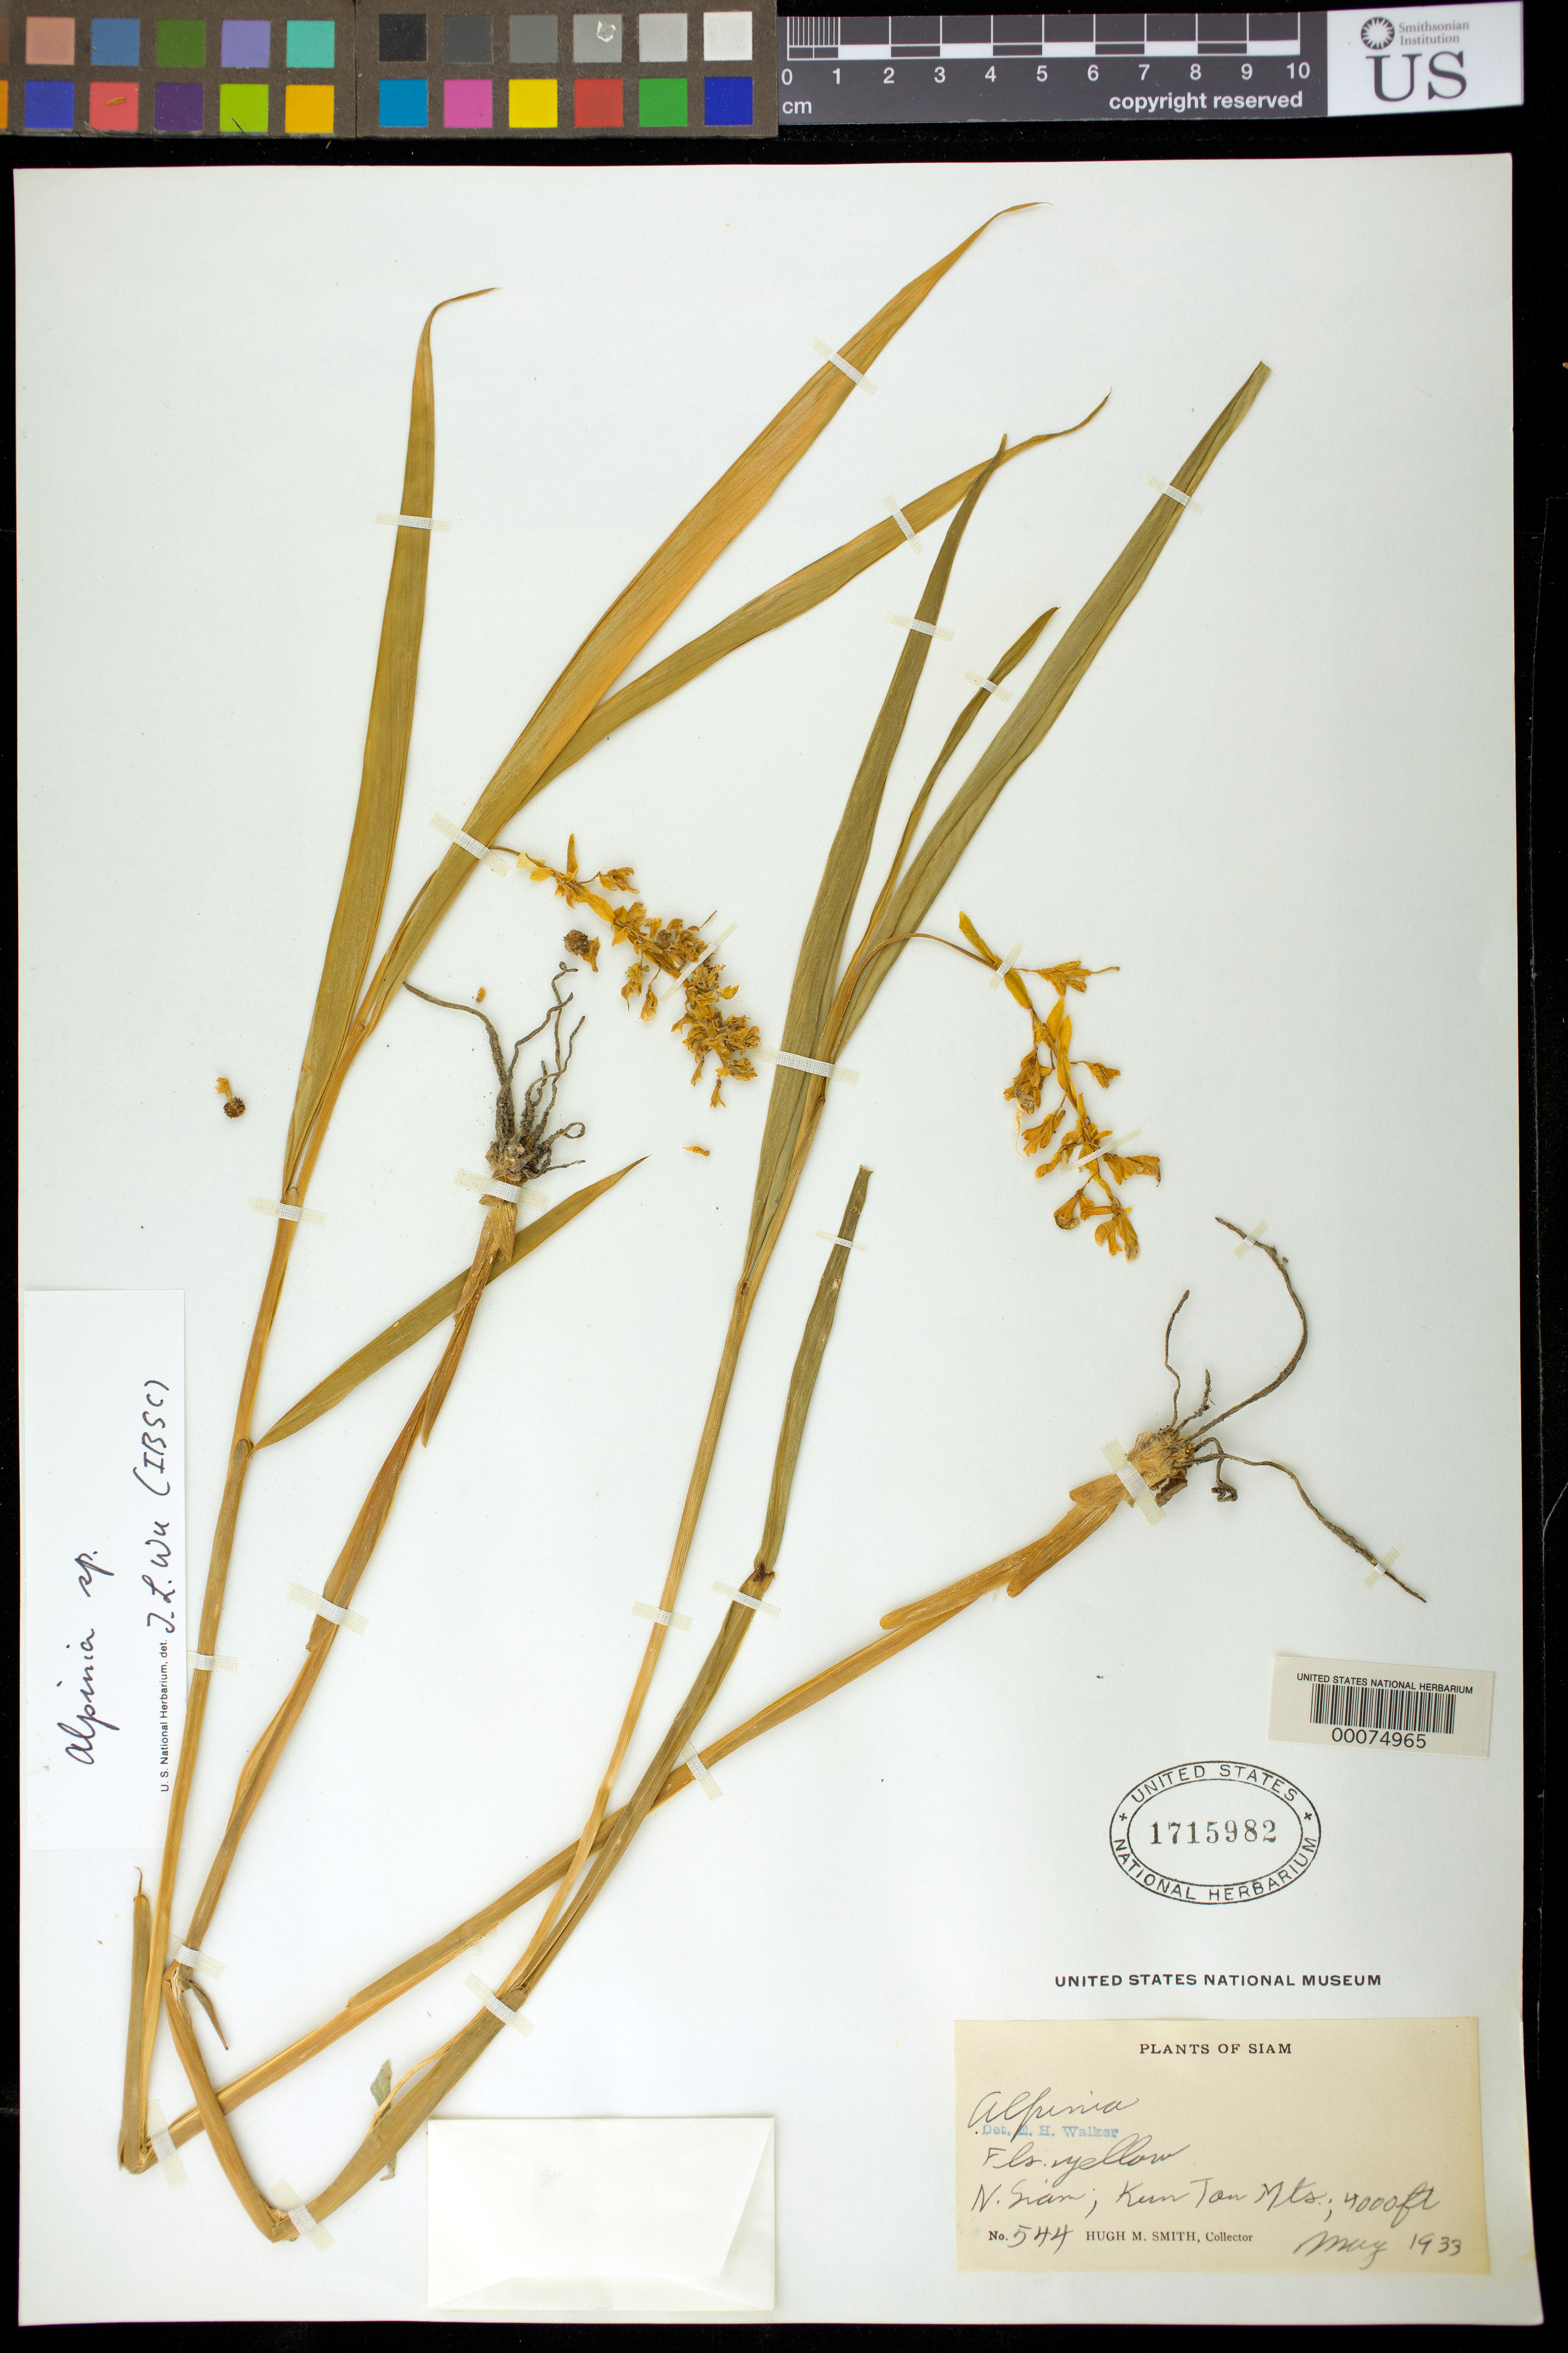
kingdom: Plantae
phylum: Tracheophyta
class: Liliopsida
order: Zingiberales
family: Zingiberaceae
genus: Alpinia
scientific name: Alpinia sp.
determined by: Wu, Te-Ling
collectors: H. M. Smith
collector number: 544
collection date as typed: May 1933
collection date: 1933-05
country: Thailand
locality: Plants of siam, n. siam, kun tan mts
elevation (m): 1219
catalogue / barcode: US 1715982